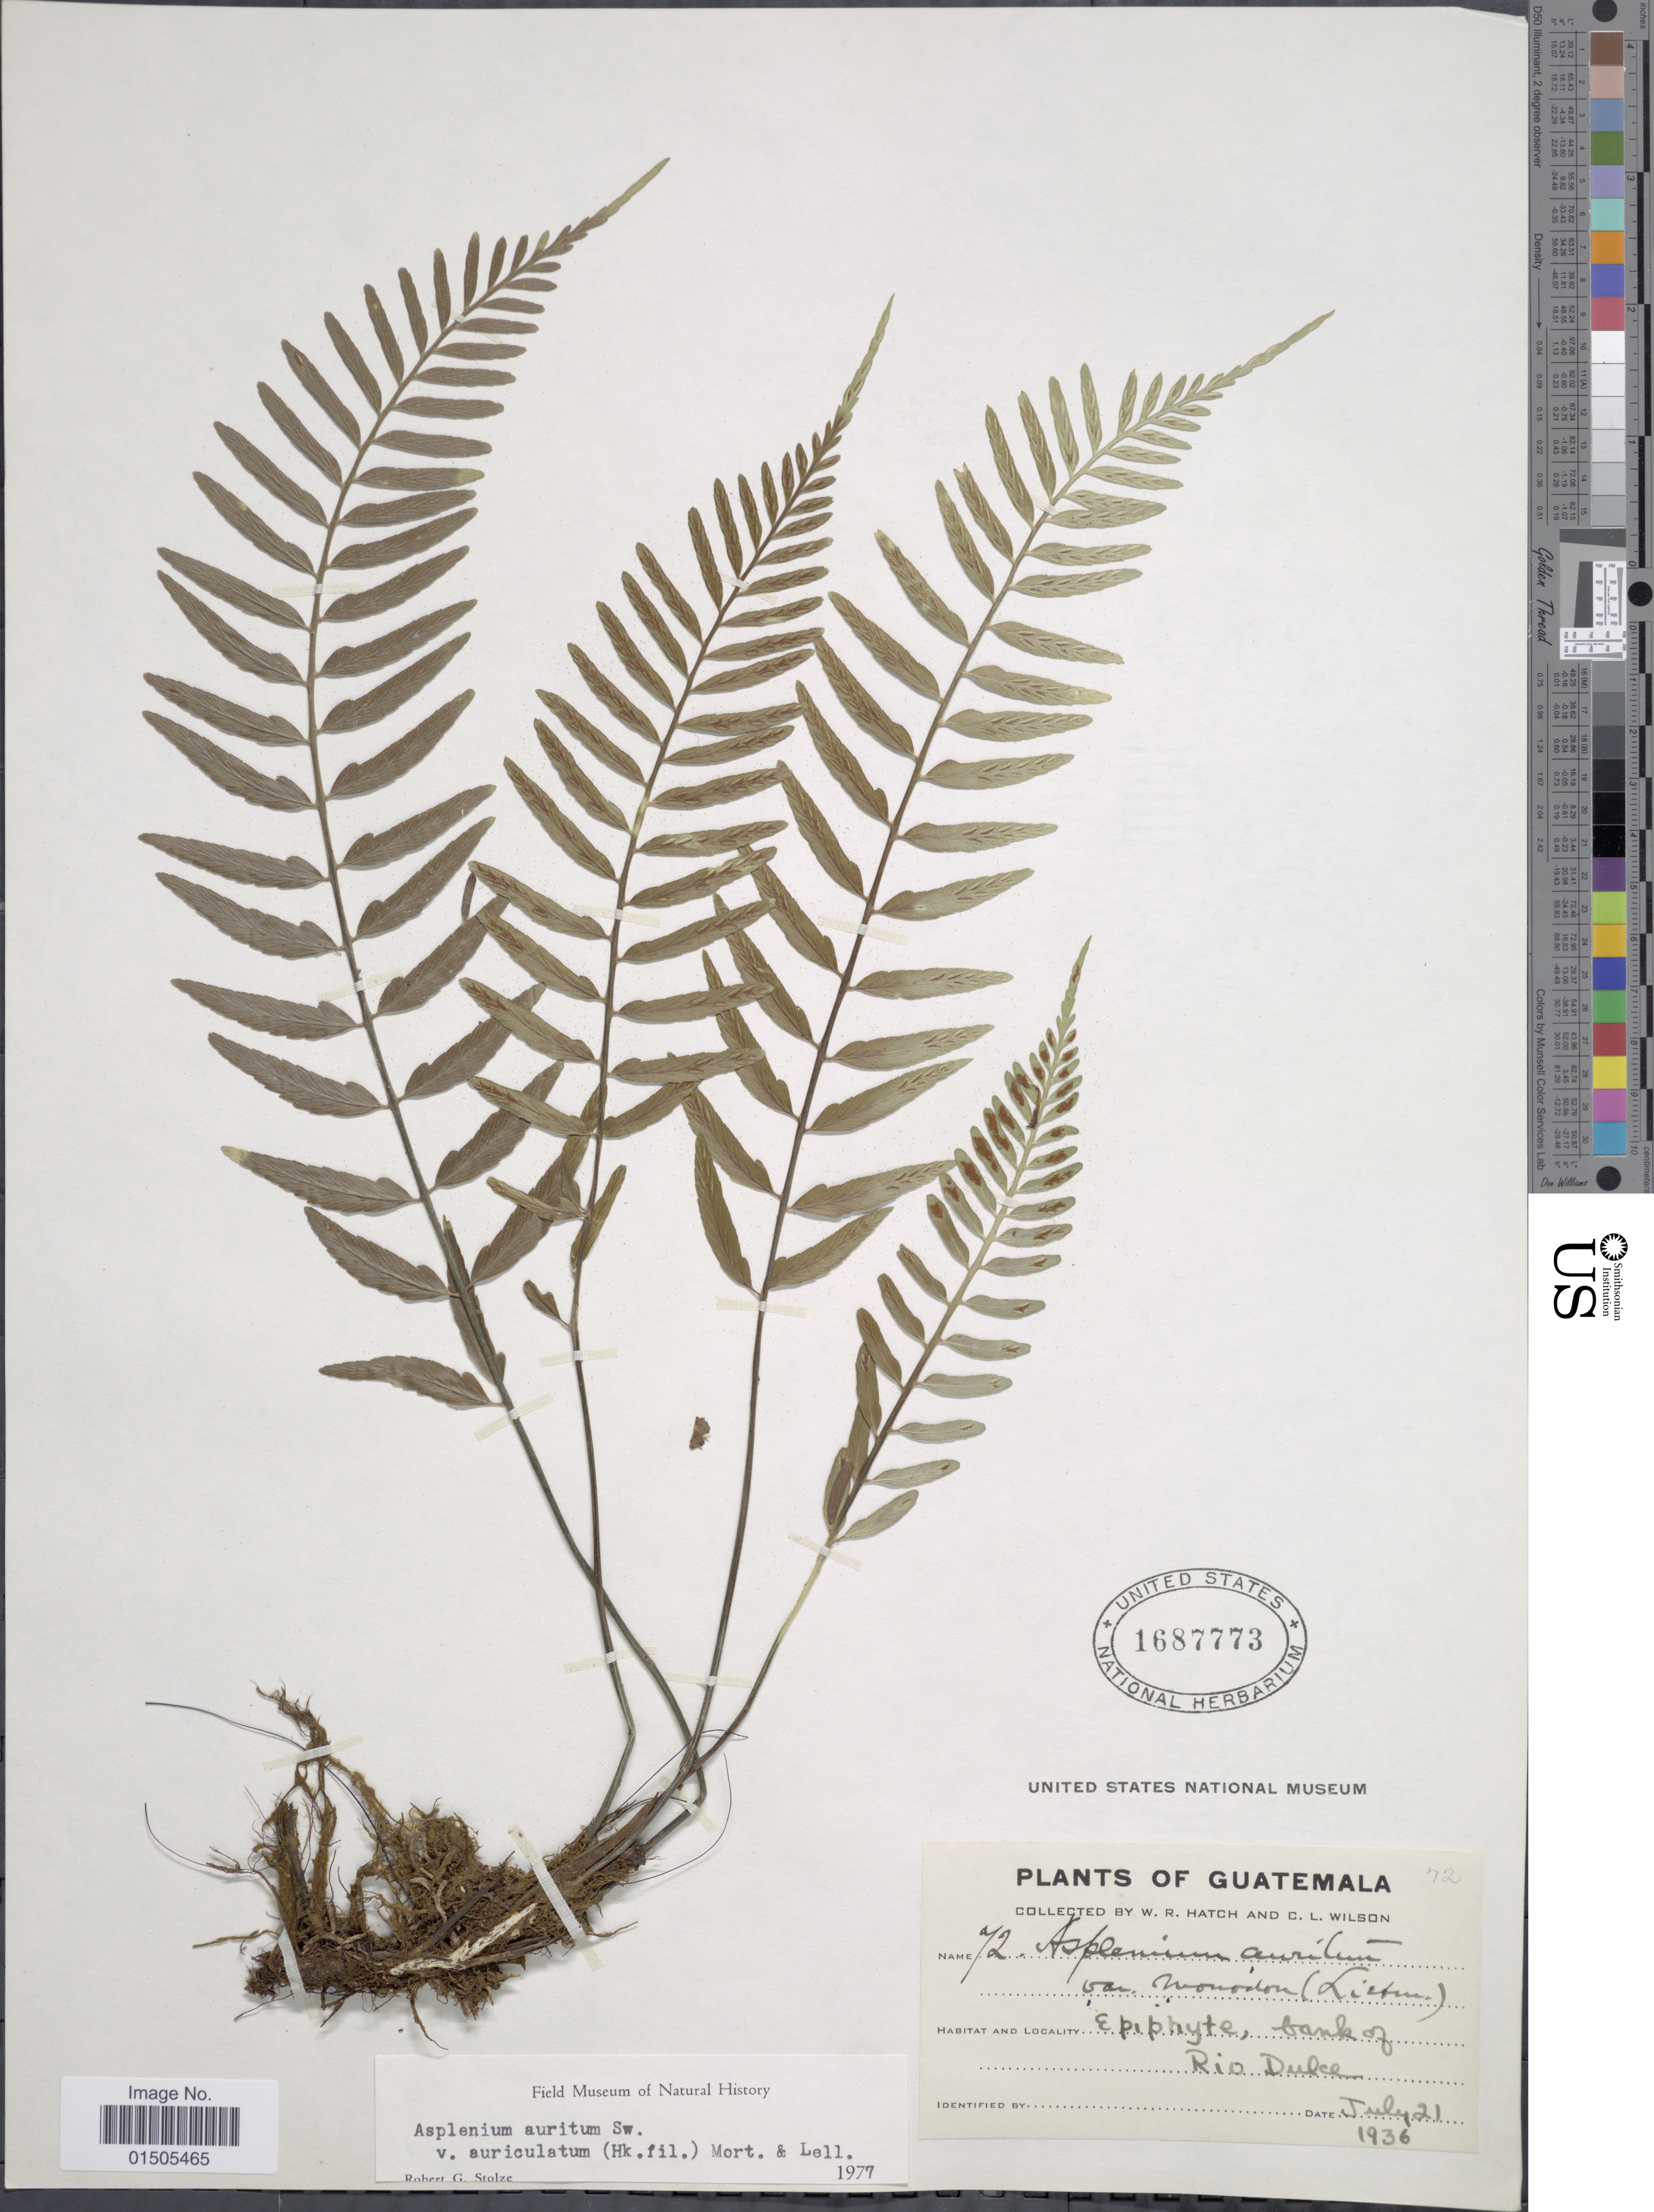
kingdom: Plantae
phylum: Tracheophyta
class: Polypodiopsida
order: Polypodiales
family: Aspleniaceae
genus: Asplenium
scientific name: Asplenium auritum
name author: Sw.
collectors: W. Hatch & C. L. Wilson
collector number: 72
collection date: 1936-07-21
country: Guatemala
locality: Epiphyte, bank of Rio Dulce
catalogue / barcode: US 1687773